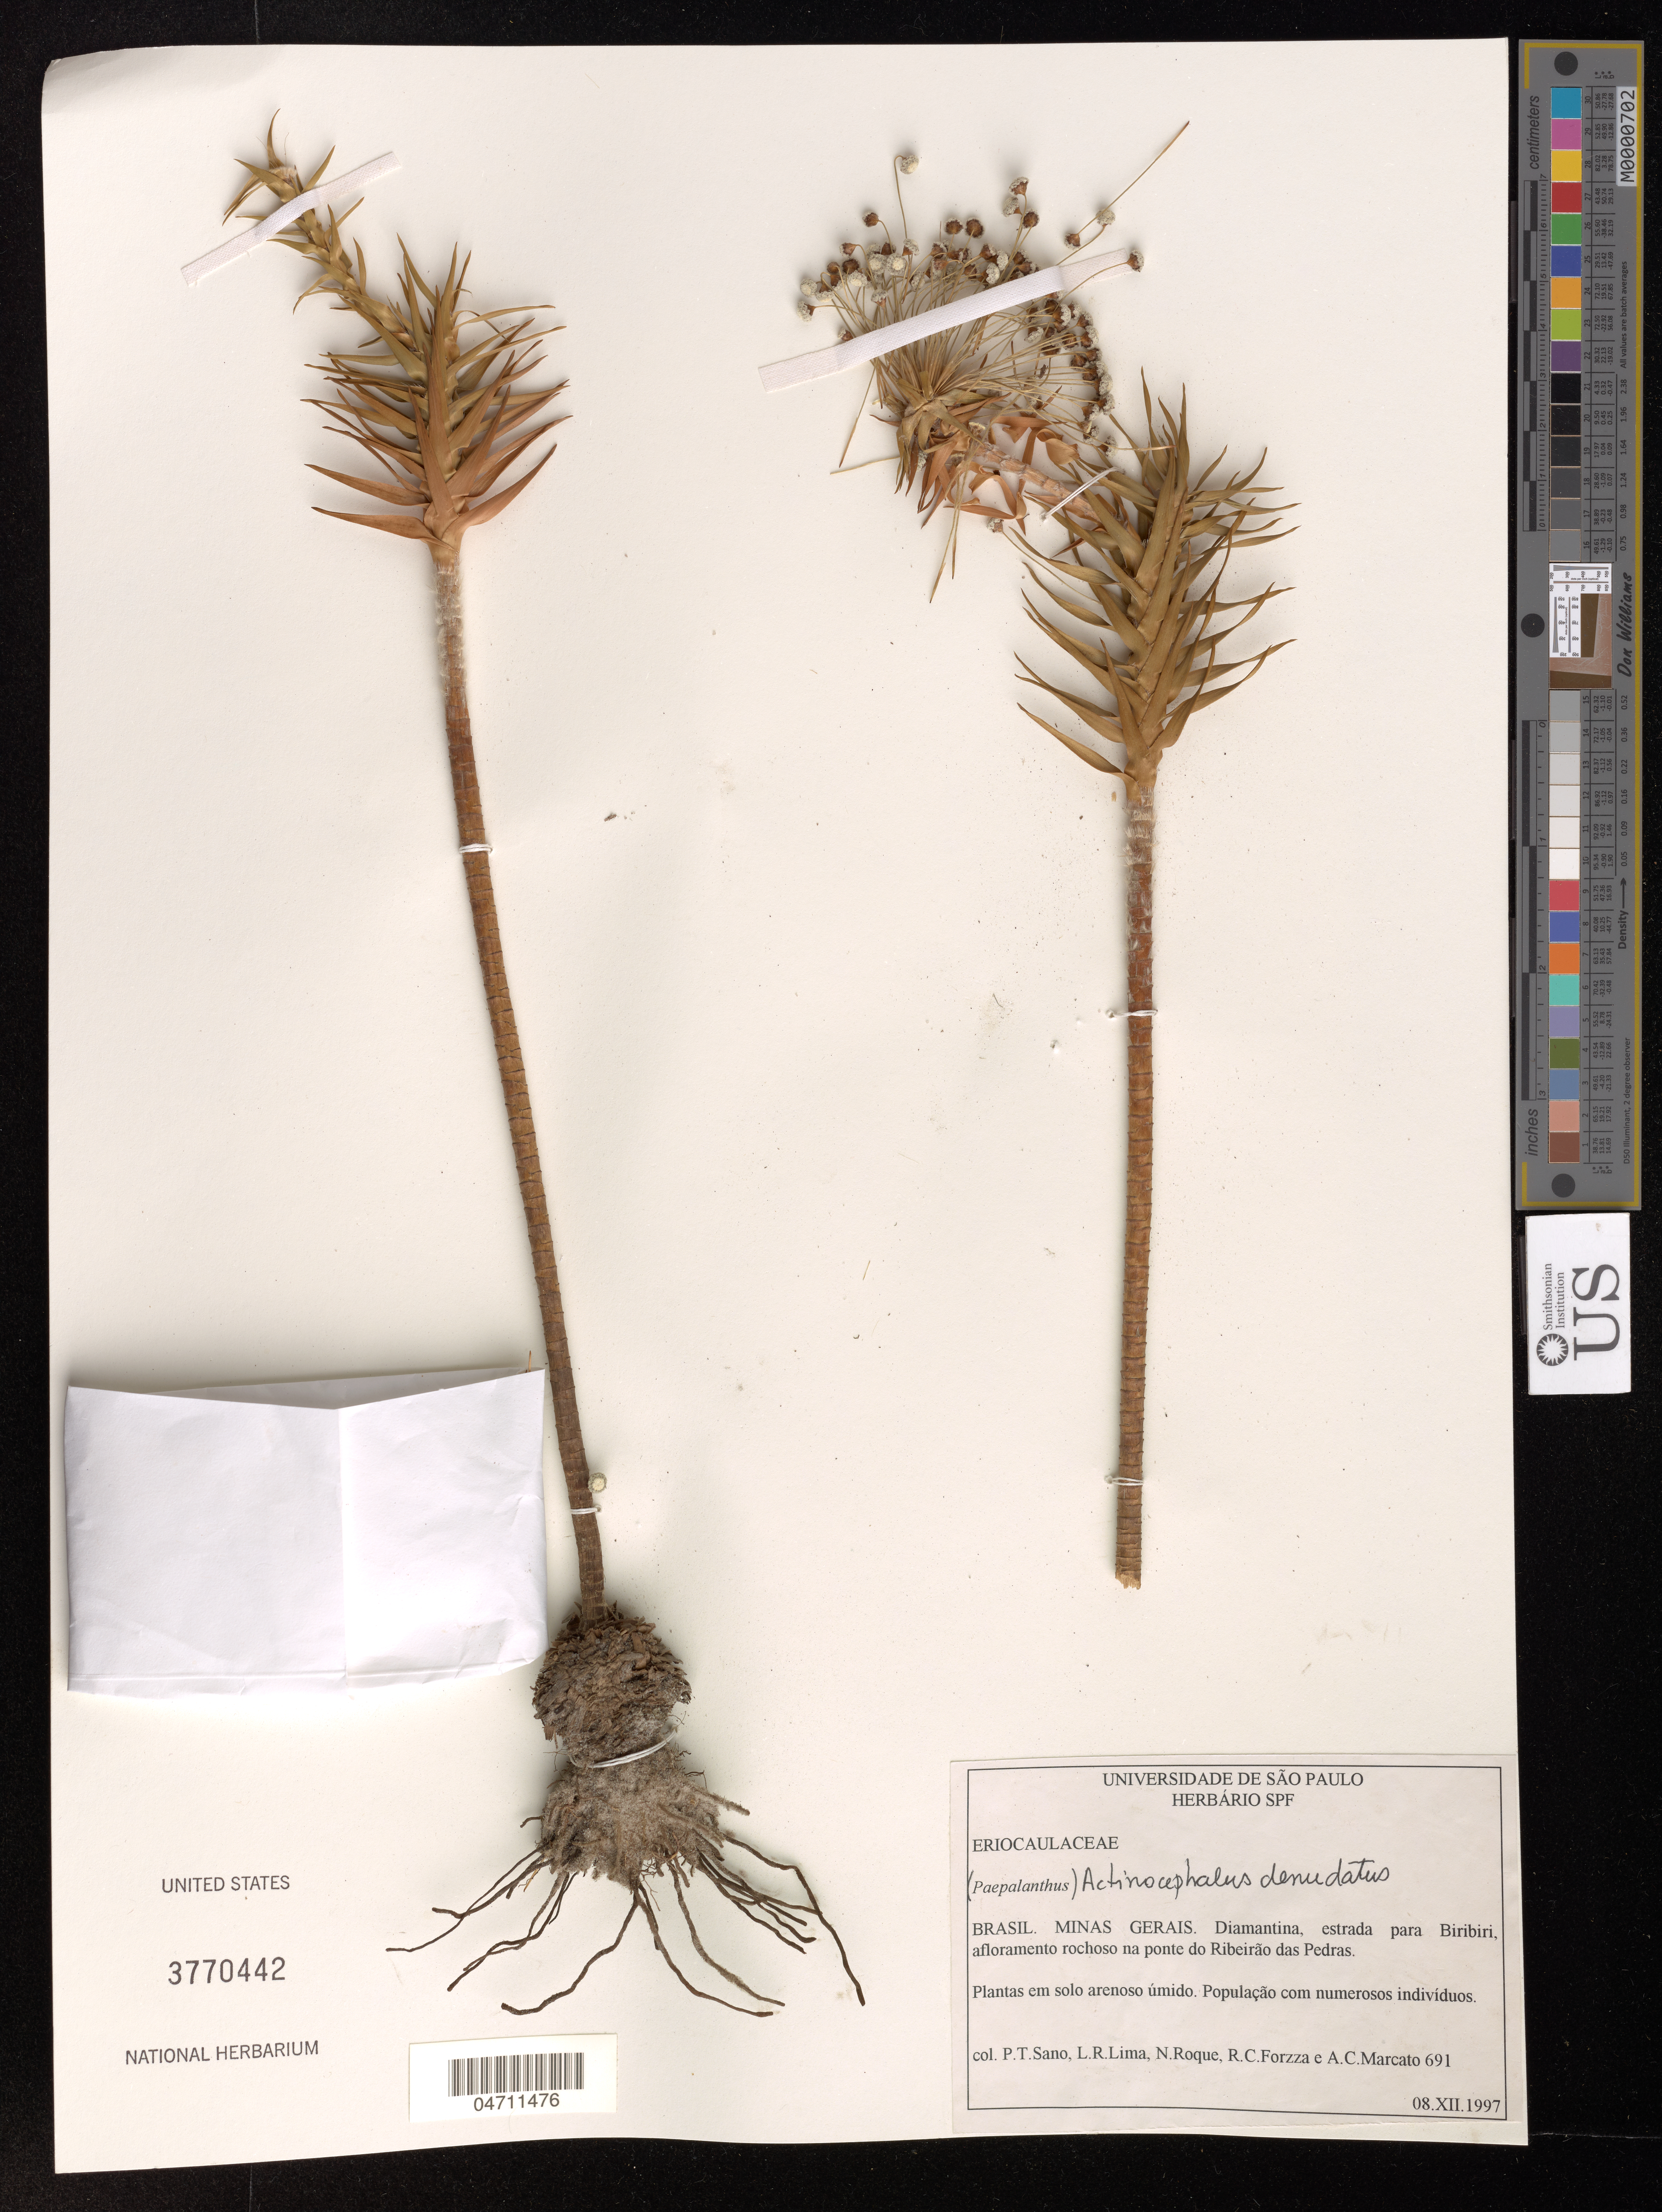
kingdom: Plantae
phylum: Tracheophyta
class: Liliopsida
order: Poales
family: Eriocaulaceae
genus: Actinocephalus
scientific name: Actinocephalus denudatus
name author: (Körn.) Sano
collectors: P. T. Sano, L. Lima & N. Roque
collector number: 691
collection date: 1997-12-08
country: Brazil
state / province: Minas Gerais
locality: Diamantina, estrada para Biribiri, afloramento rochoso na ponte do Ribeirão das Pedras.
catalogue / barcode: US 3770442